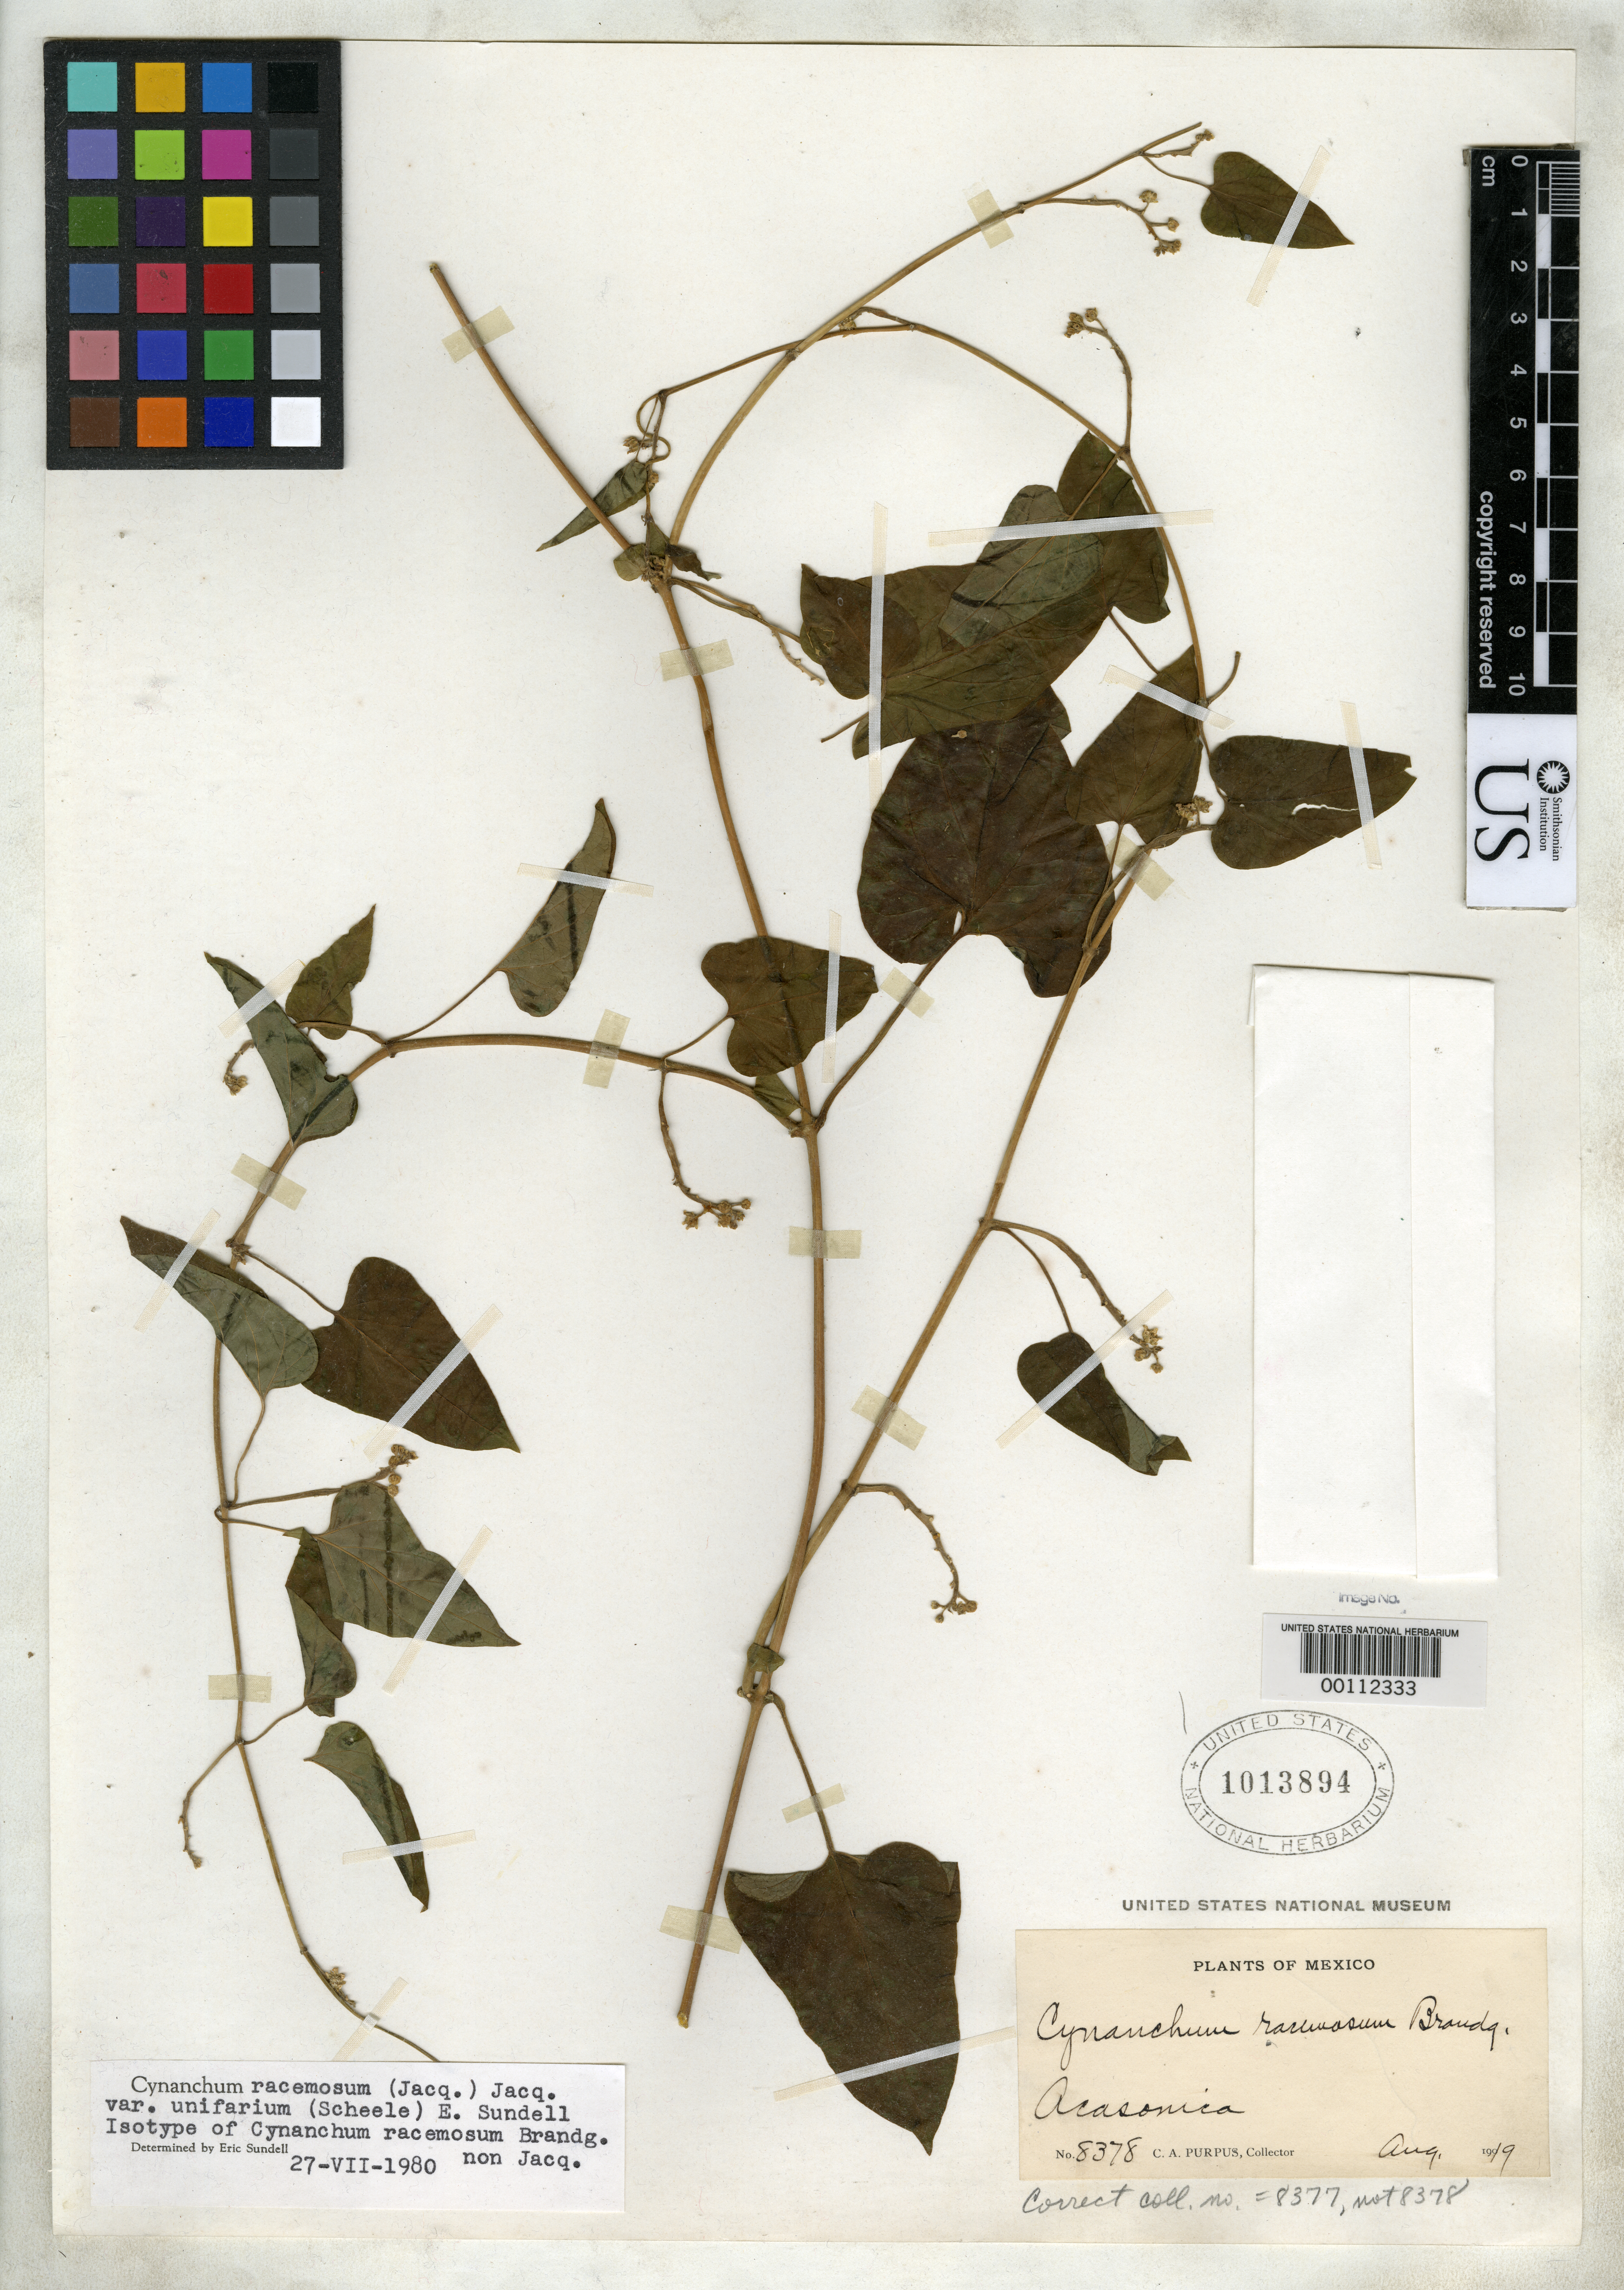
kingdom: Plantae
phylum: Tracheophyta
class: Magnoliopsida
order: Gentianales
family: Apocynaceae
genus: Cynanchum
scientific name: Cynanchum racemosum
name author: Brandegee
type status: Isotype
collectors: C. A. Purpus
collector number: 8378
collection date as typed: Aug 1919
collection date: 1919-08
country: Mexico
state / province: Veracruz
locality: Near Acasonica.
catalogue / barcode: US 1013894